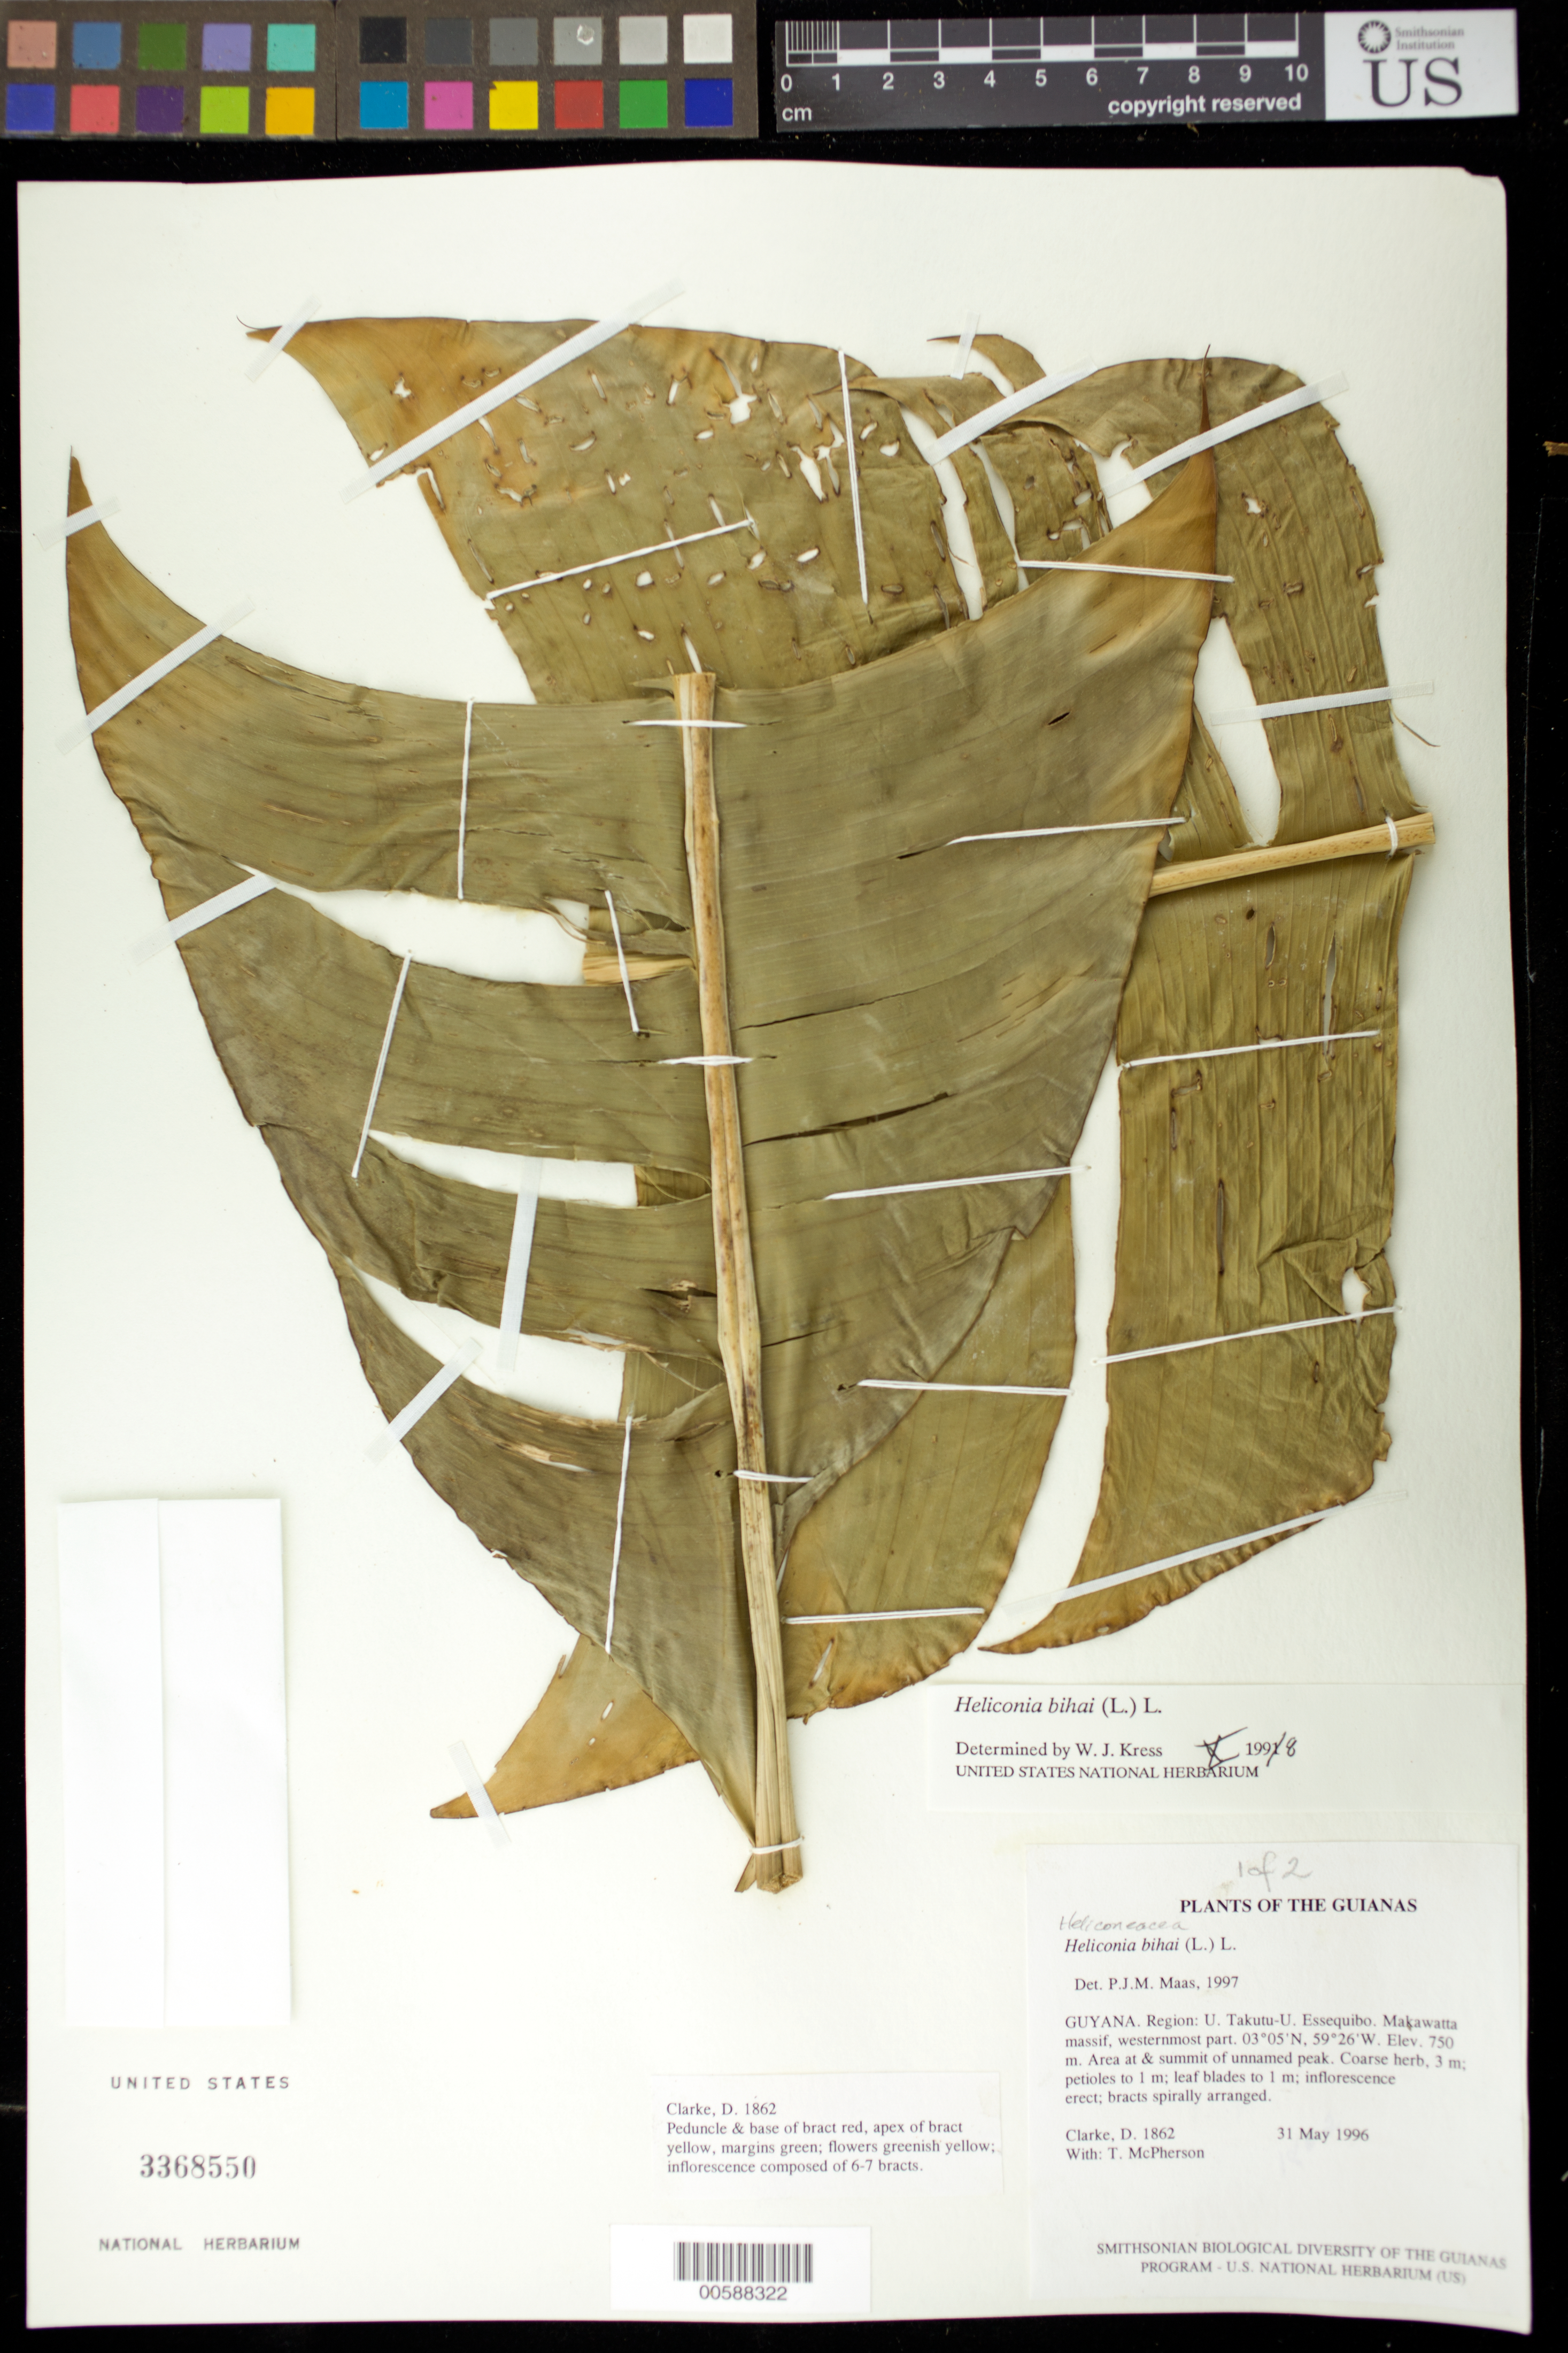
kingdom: Plantae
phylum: Tracheophyta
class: Liliopsida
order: Zingiberales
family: Heliconiaceae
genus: Heliconia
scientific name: Heliconia bihai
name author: (L.) L.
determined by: Kress, W. J., (US), Smithsonian Institution - National Museum of Natural History (UNITED STATES)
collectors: H. D. Clarke & T. McPherson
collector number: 1862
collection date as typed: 31 May 1996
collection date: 1996-05-31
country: Guyana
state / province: U. Takutu-U. Essequibo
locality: Makawatta massif, westernmost part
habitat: Area at & summit of unnamed peak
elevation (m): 250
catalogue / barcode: US 3368550